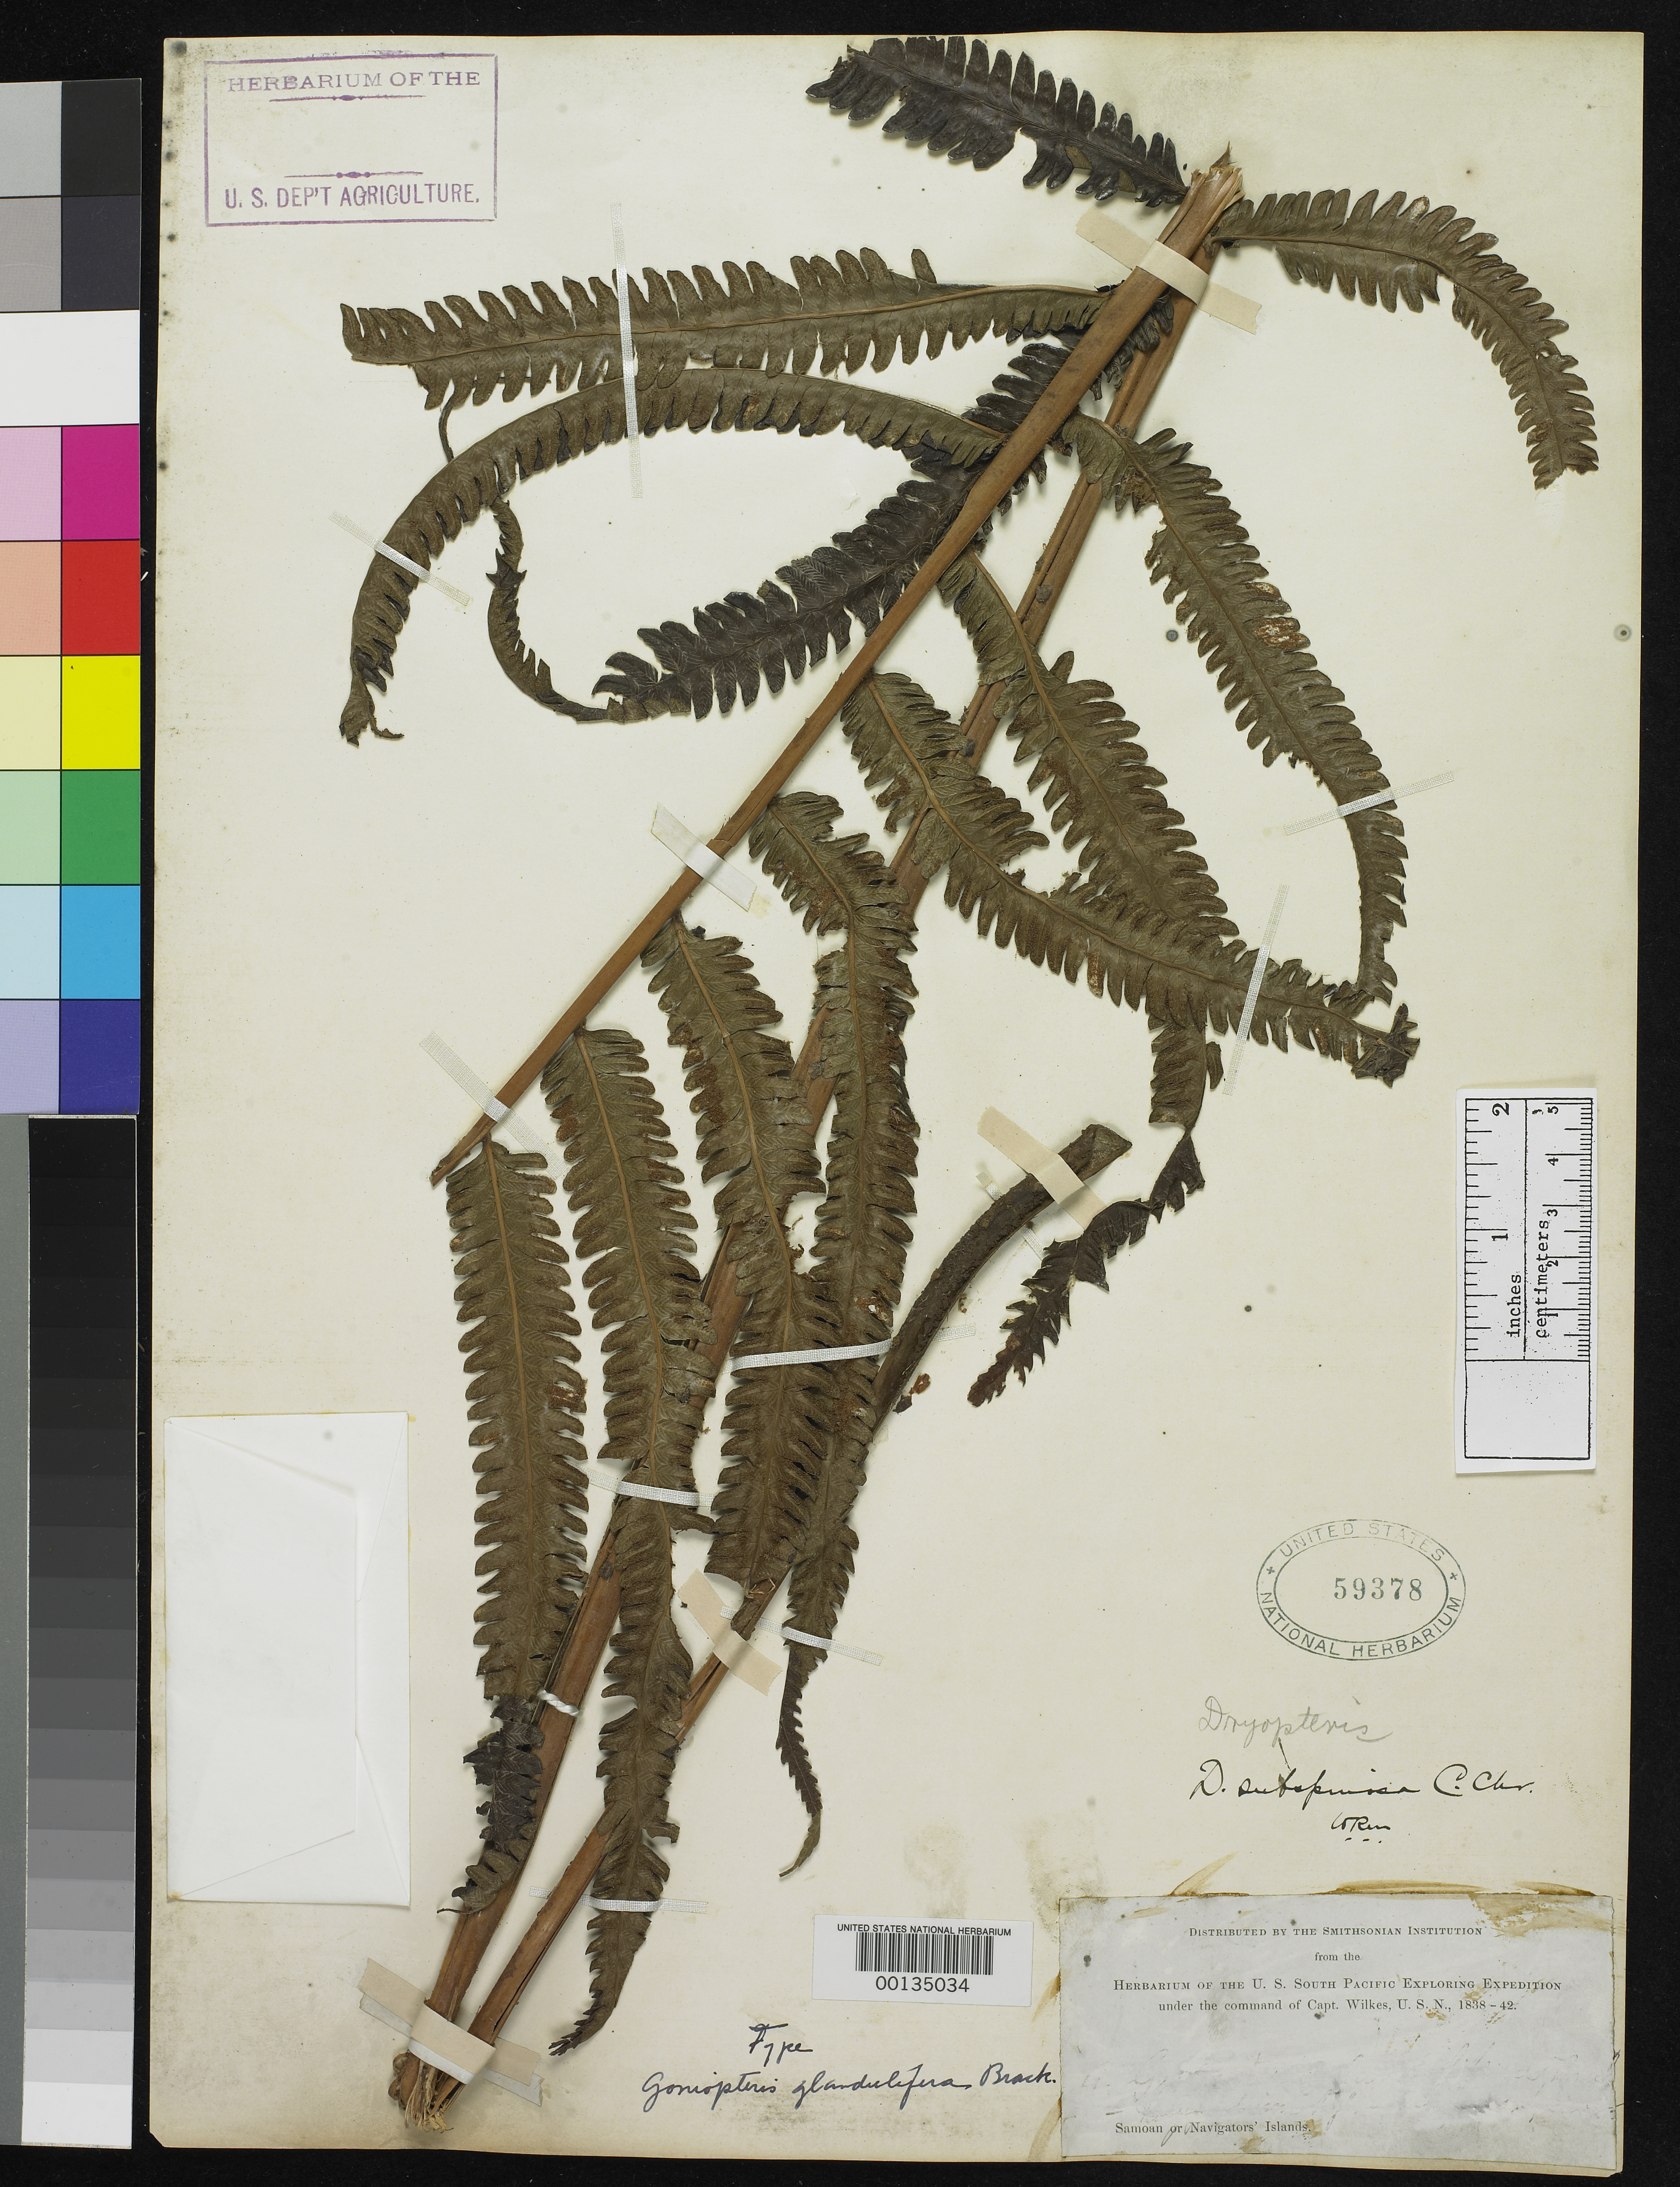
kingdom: Plantae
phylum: Tracheophyta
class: Polypodiopsida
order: Polypodiales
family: Thelypteridaceae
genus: Goniopteris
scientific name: Goniopteris glandulifera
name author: Brack. in Wilkes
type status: Holotype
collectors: Wilkes Explor. Exped.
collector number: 4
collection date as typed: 1838 to -- --- 1842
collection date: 1838/1842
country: American Samoa / Samoa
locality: Samoan or Navigators' Islands.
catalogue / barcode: US 59378